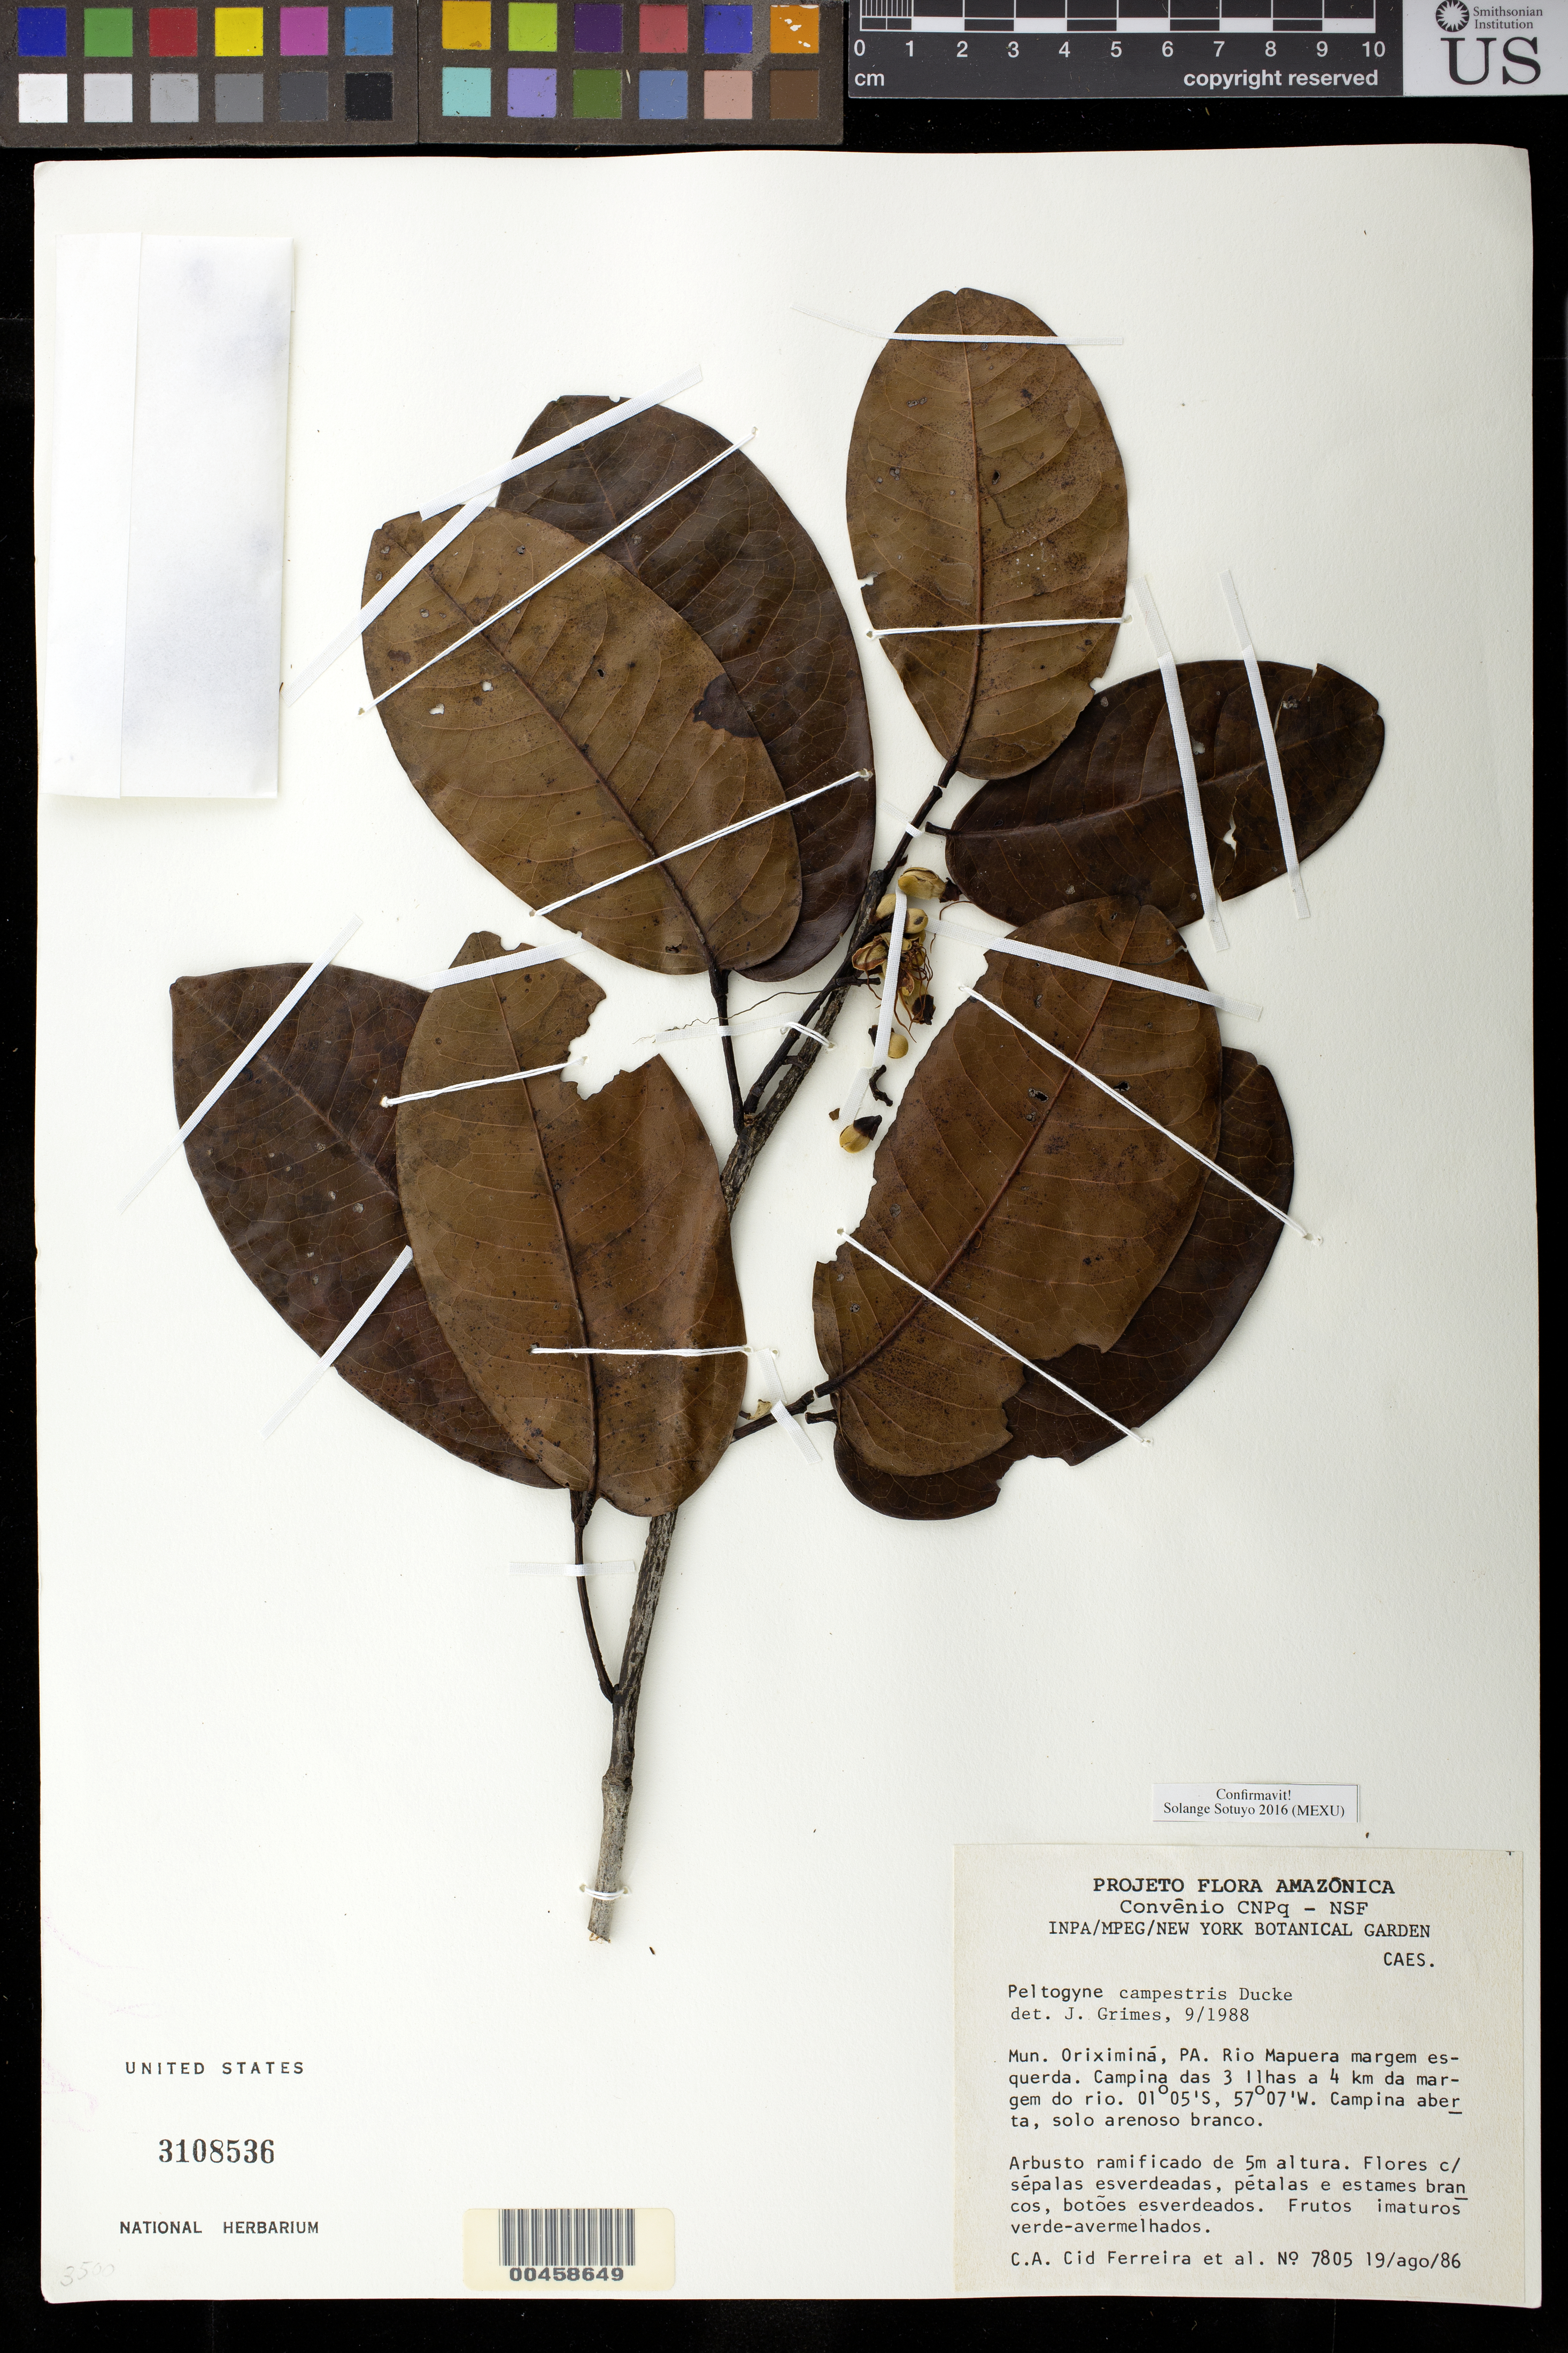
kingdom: Plantae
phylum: Tracheophyta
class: Magnoliopsida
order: Fabales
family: Fabaceae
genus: Peltogyne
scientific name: Peltogyne campestris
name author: Huber ex Ducke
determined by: Sotuyo, Solange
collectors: C. A. Cid Ferreira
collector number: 7805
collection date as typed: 19 Aug 1988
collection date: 1988-08-19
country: Brazil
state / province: Pará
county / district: Oriximiná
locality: Rio mapuera margem esquerda.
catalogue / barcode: US 3108536